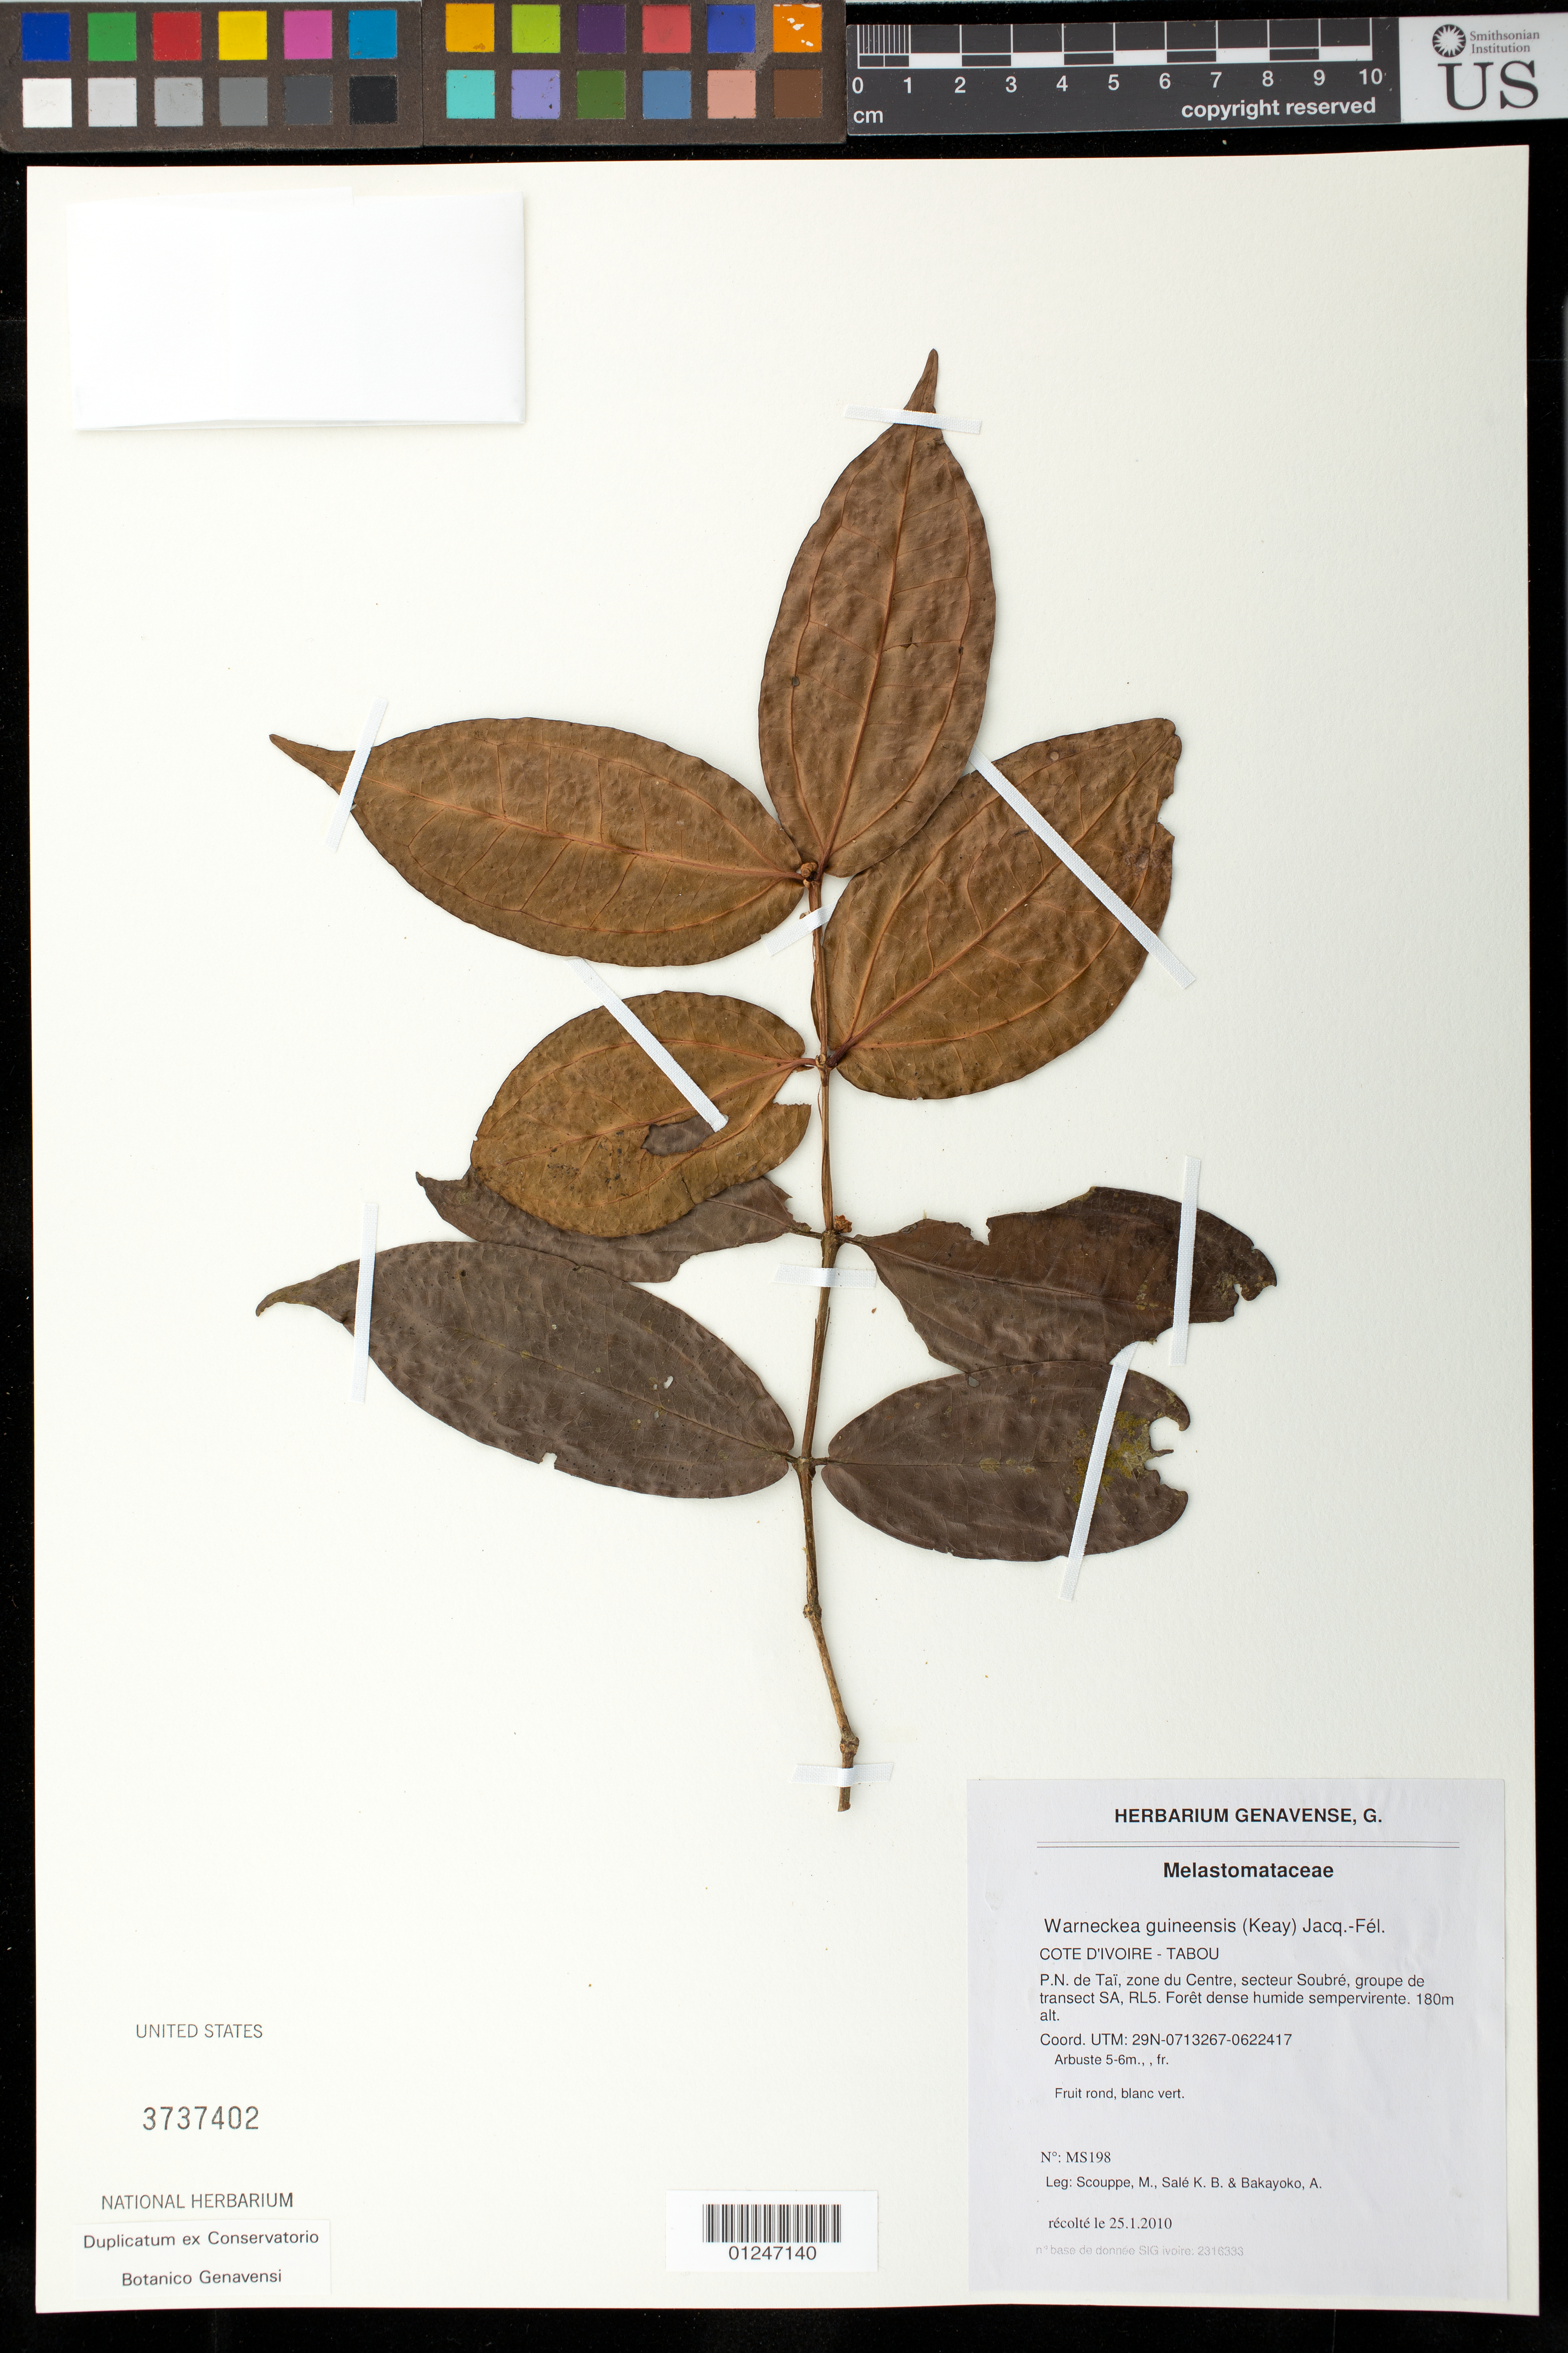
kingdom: Plantae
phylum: Tracheophyta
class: Magnoliopsida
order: Myrtales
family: Melastomataceae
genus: Warneckea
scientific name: Warneckea guineensis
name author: (Keay) Jacq.-Fél.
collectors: M. Scouppe, K. Sale & A. Bakayoko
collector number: MS198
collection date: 2010-01-25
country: Ivory Coast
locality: Côte d'Ivoire- TABOU. P.N. de Tai, Zone Est, secteur Soubre, groupe de transect SA, RL5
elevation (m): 180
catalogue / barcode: US 3737402